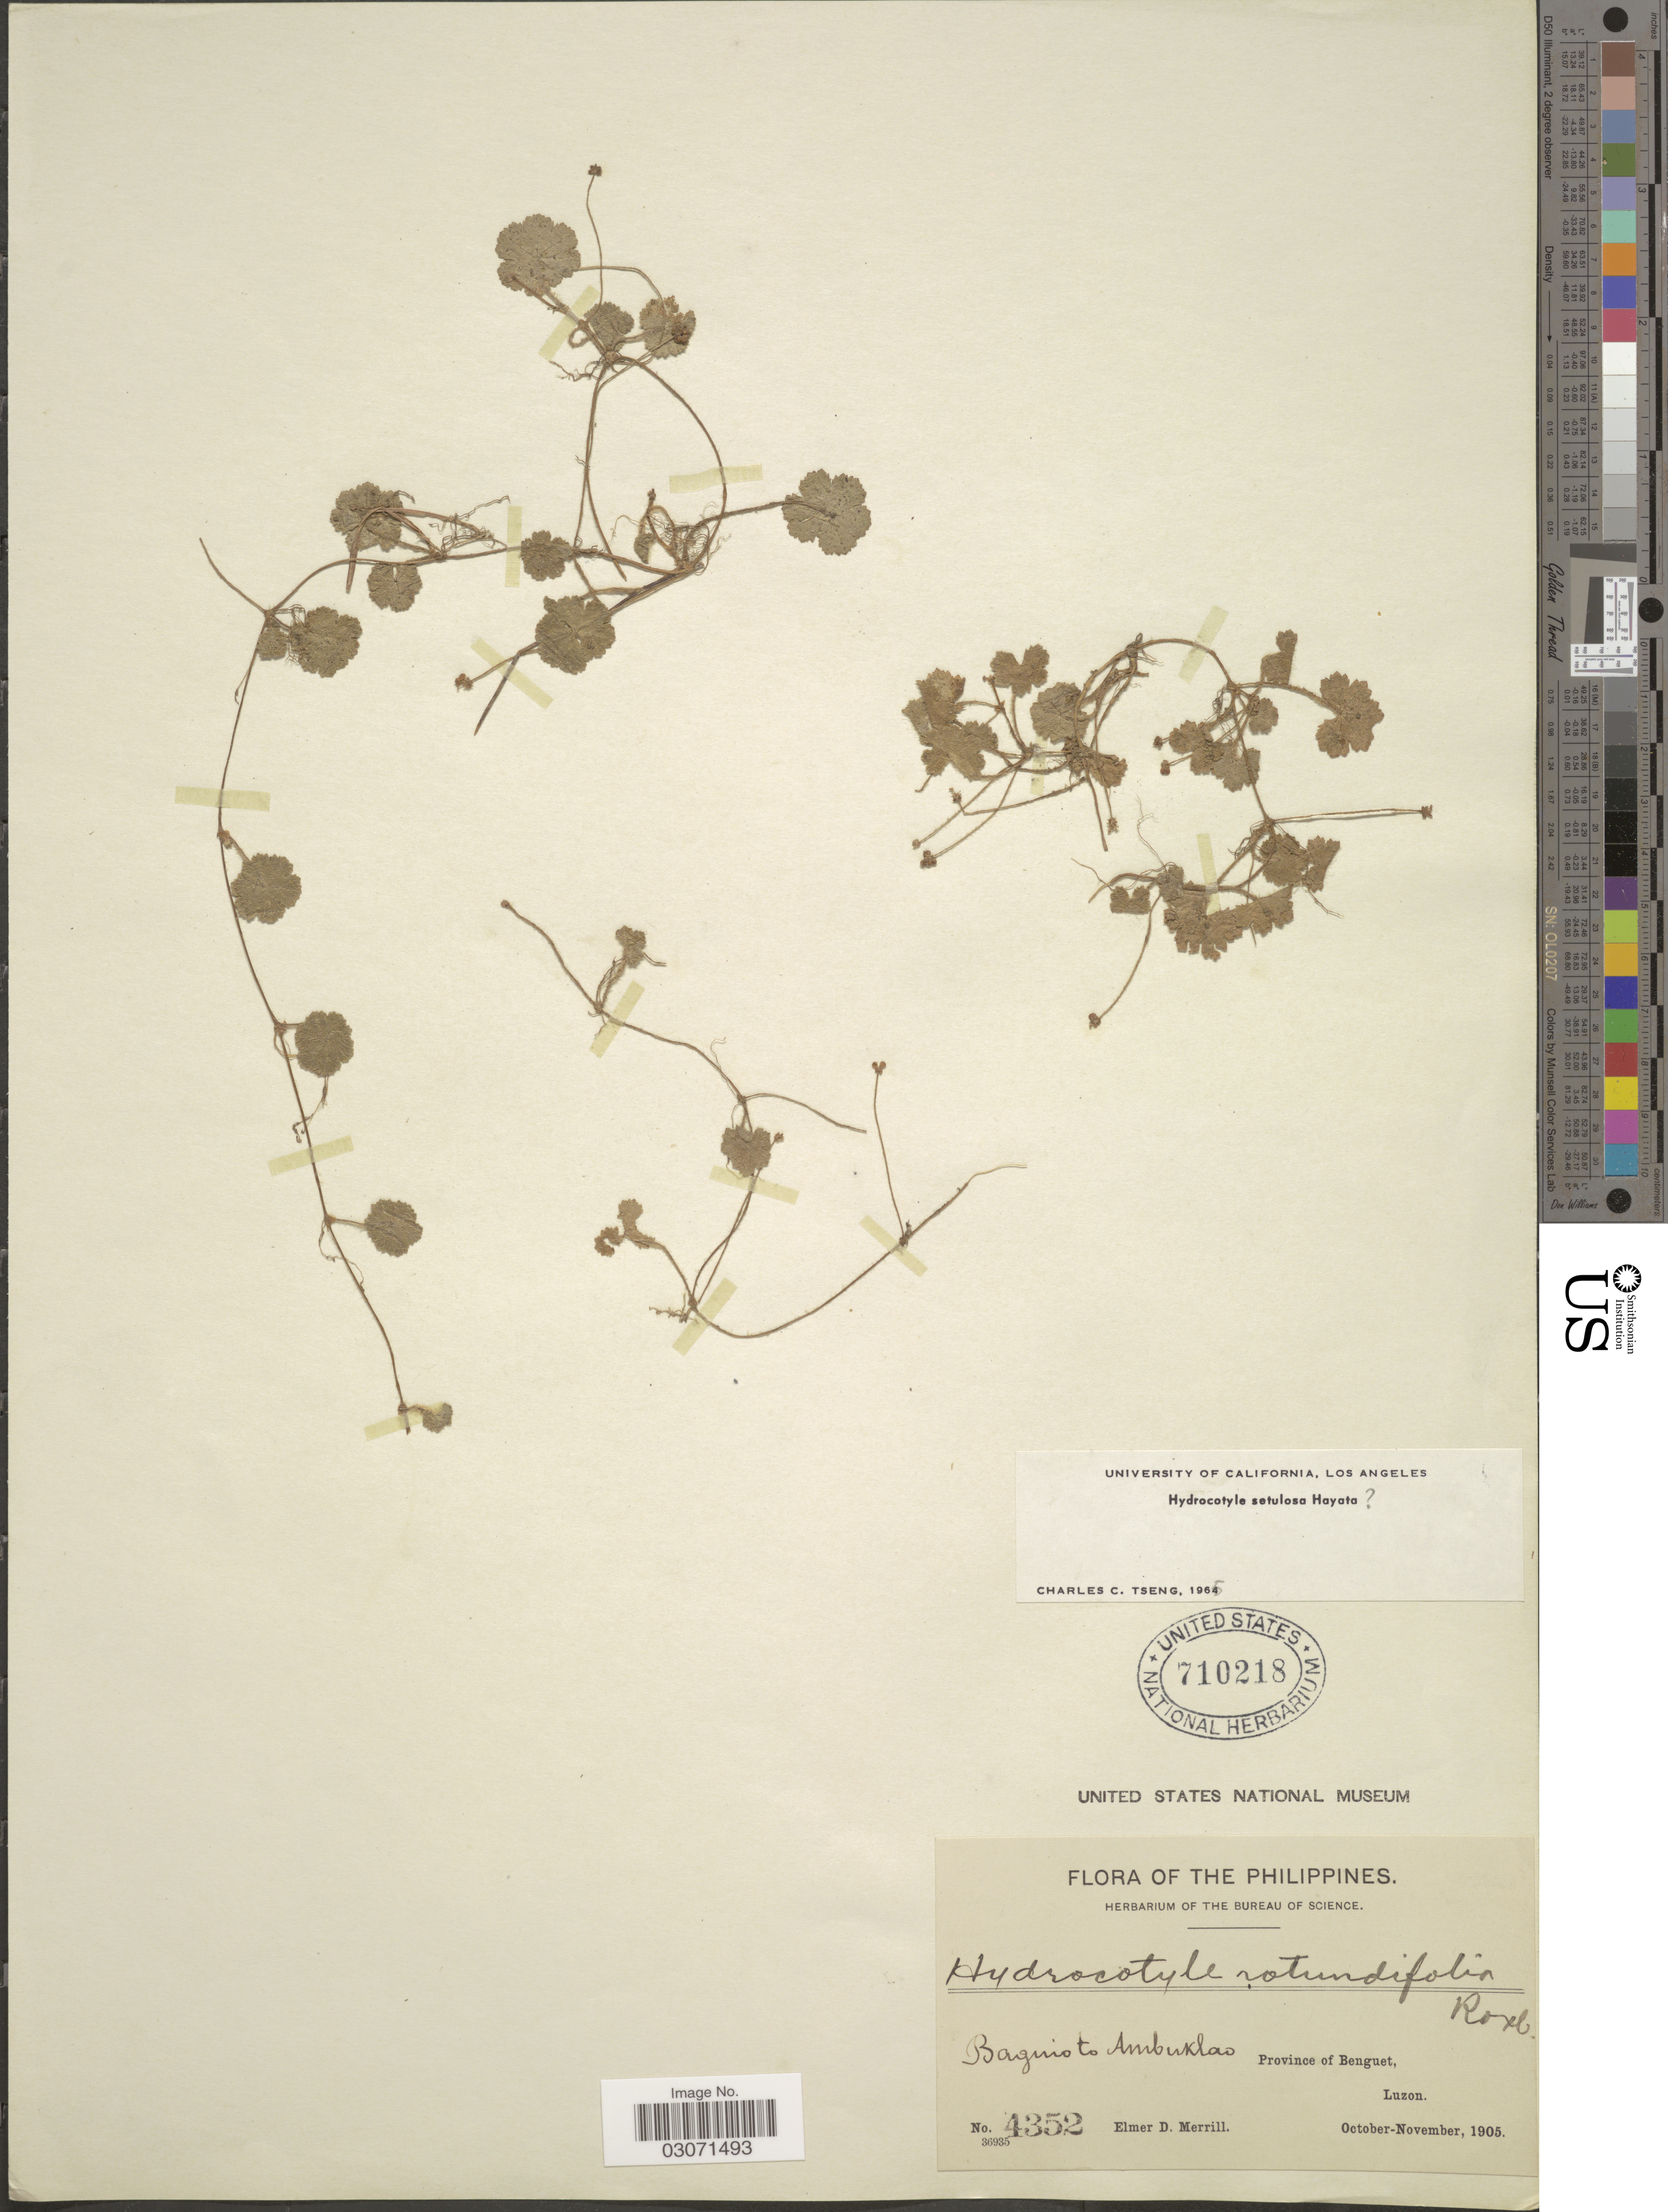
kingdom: Plantae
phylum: Tracheophyta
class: Magnoliopsida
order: Apiales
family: Araliaceae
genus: Hydrocotyle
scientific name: Hydrocotyle setulosa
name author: Hayata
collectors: E. D. Merrill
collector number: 4352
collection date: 1905-10/1905-11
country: Philippines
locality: Baguio to Ambuklao. Province of Benguet, Luzon.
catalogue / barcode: US 710218